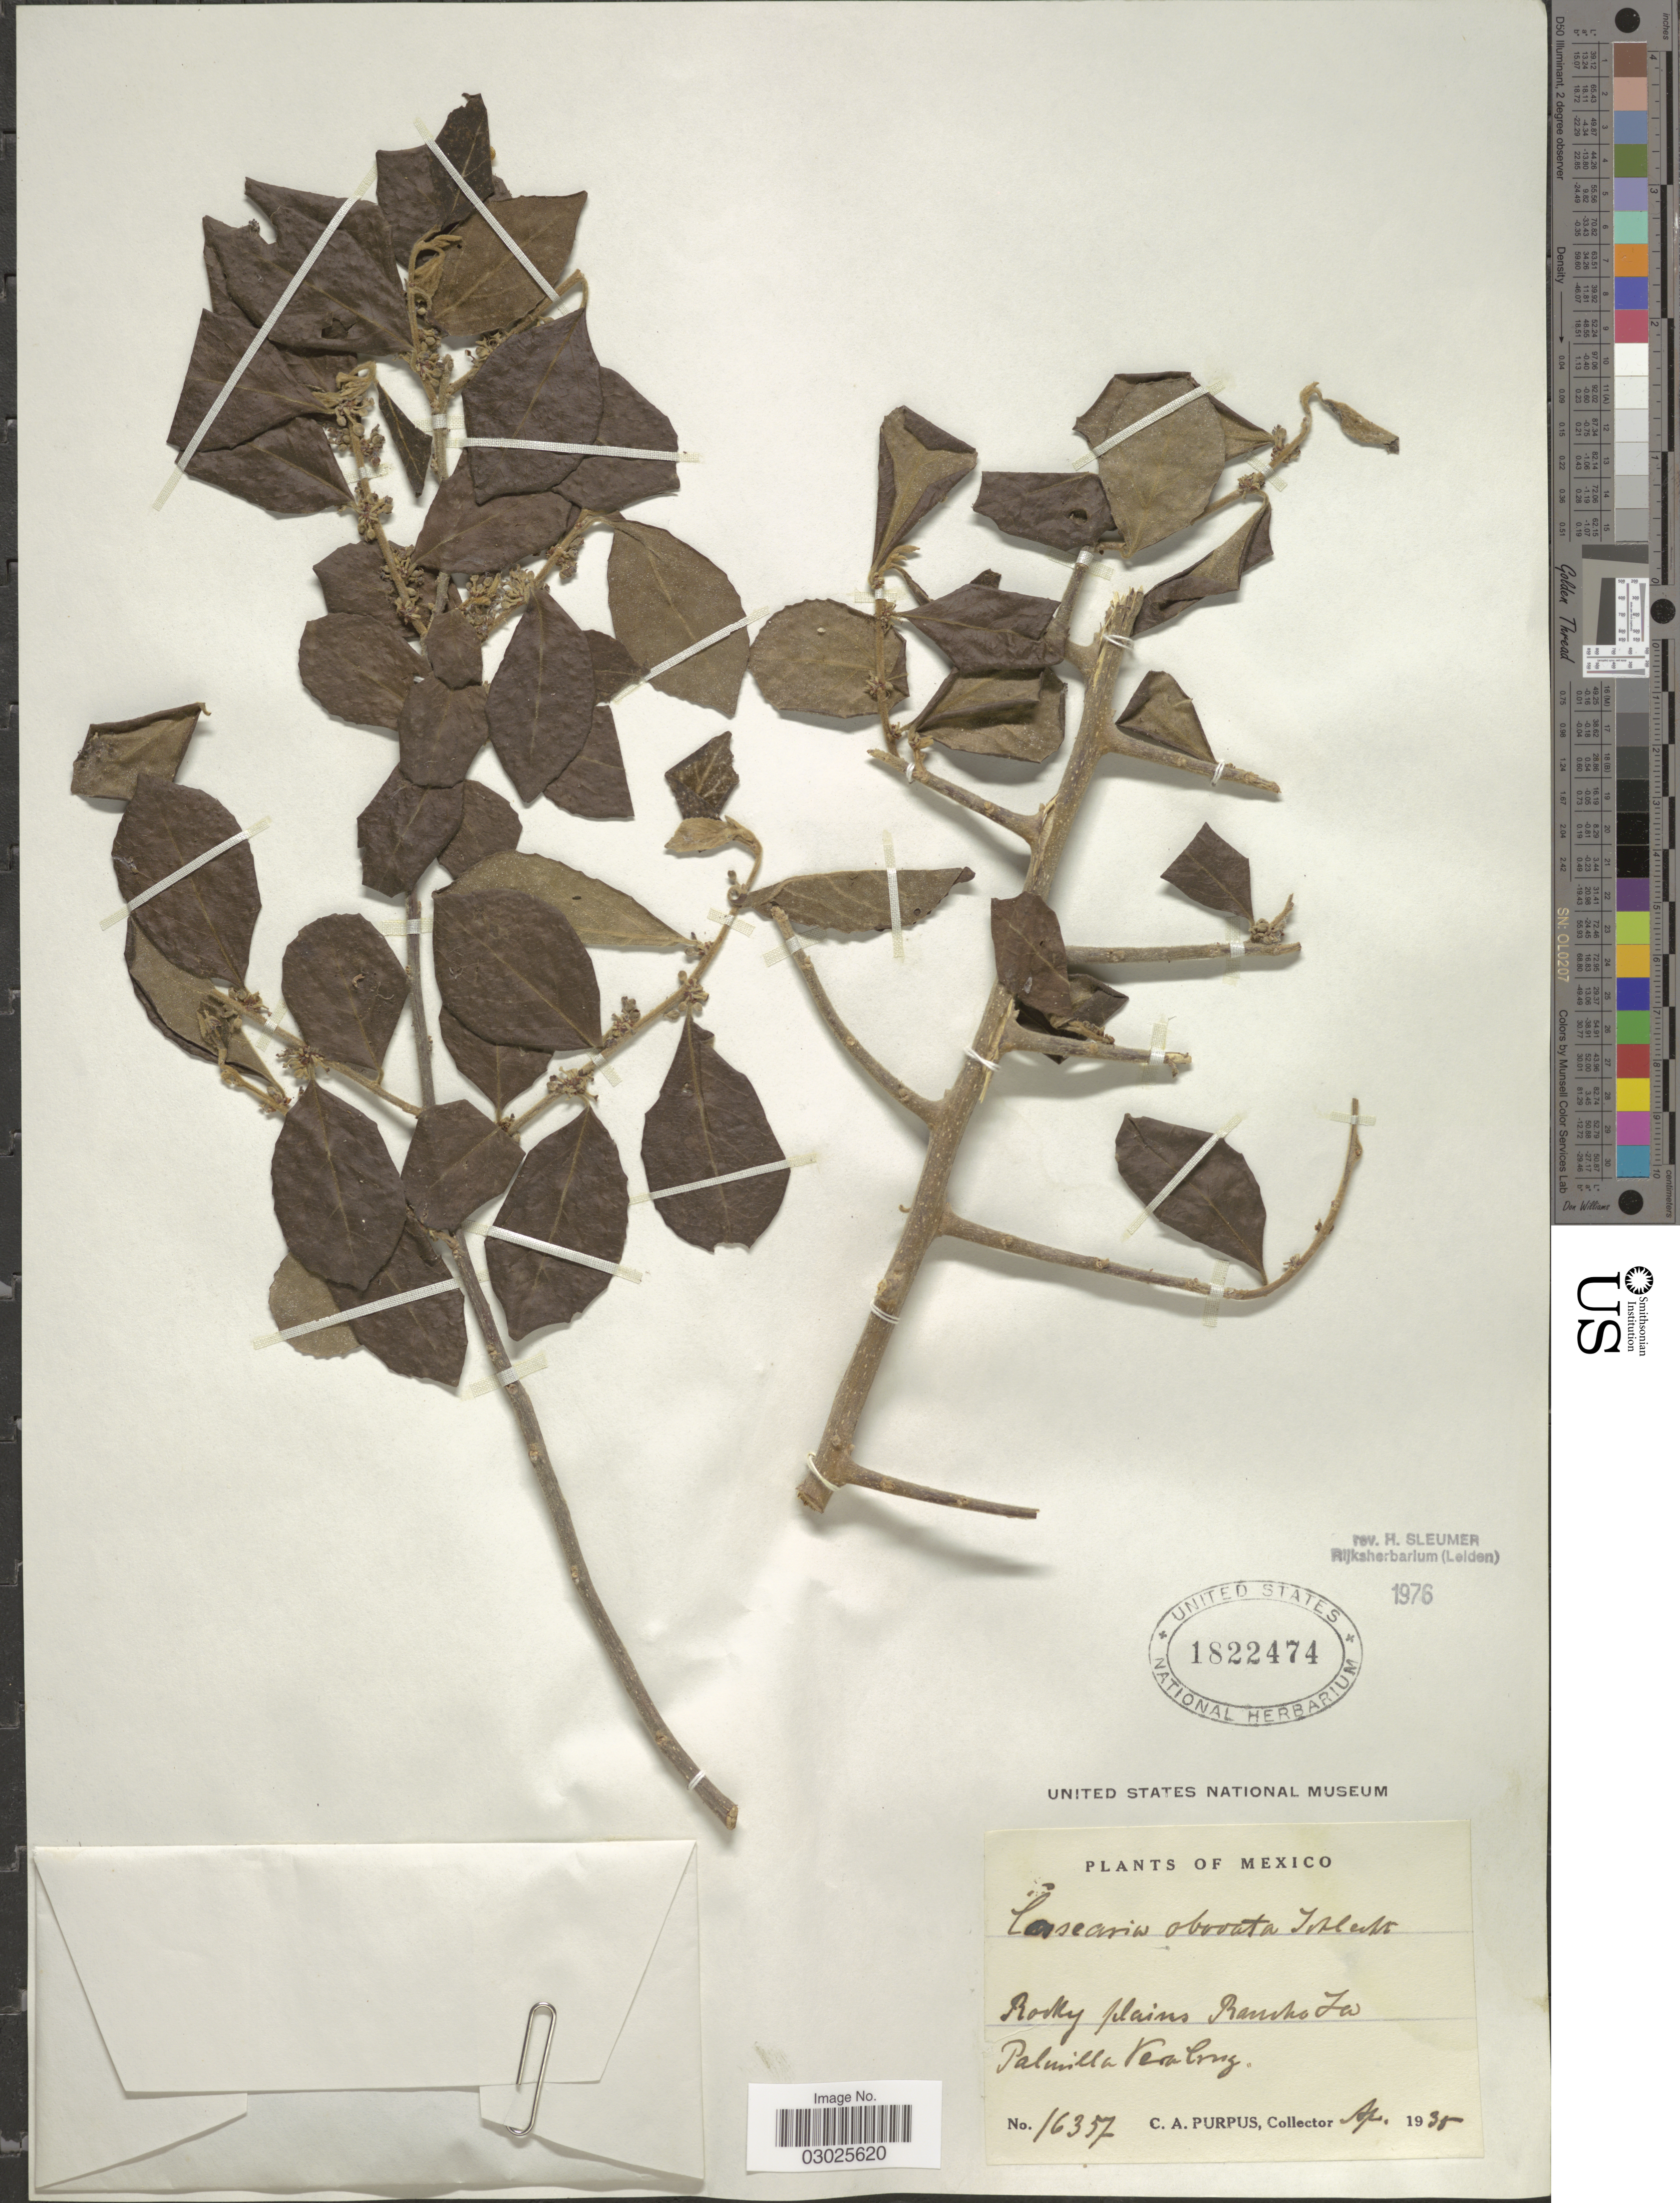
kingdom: Plantae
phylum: Tracheophyta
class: Magnoliopsida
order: Malpighiales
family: Salicaceae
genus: Casearia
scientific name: Casearia obovata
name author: Schltdl.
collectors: C. A. Purpus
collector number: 16357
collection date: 1935-04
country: Mexico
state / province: Veracruz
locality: Rocky plains Rancho La Palmilla Vera Cruz.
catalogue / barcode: US 1822474